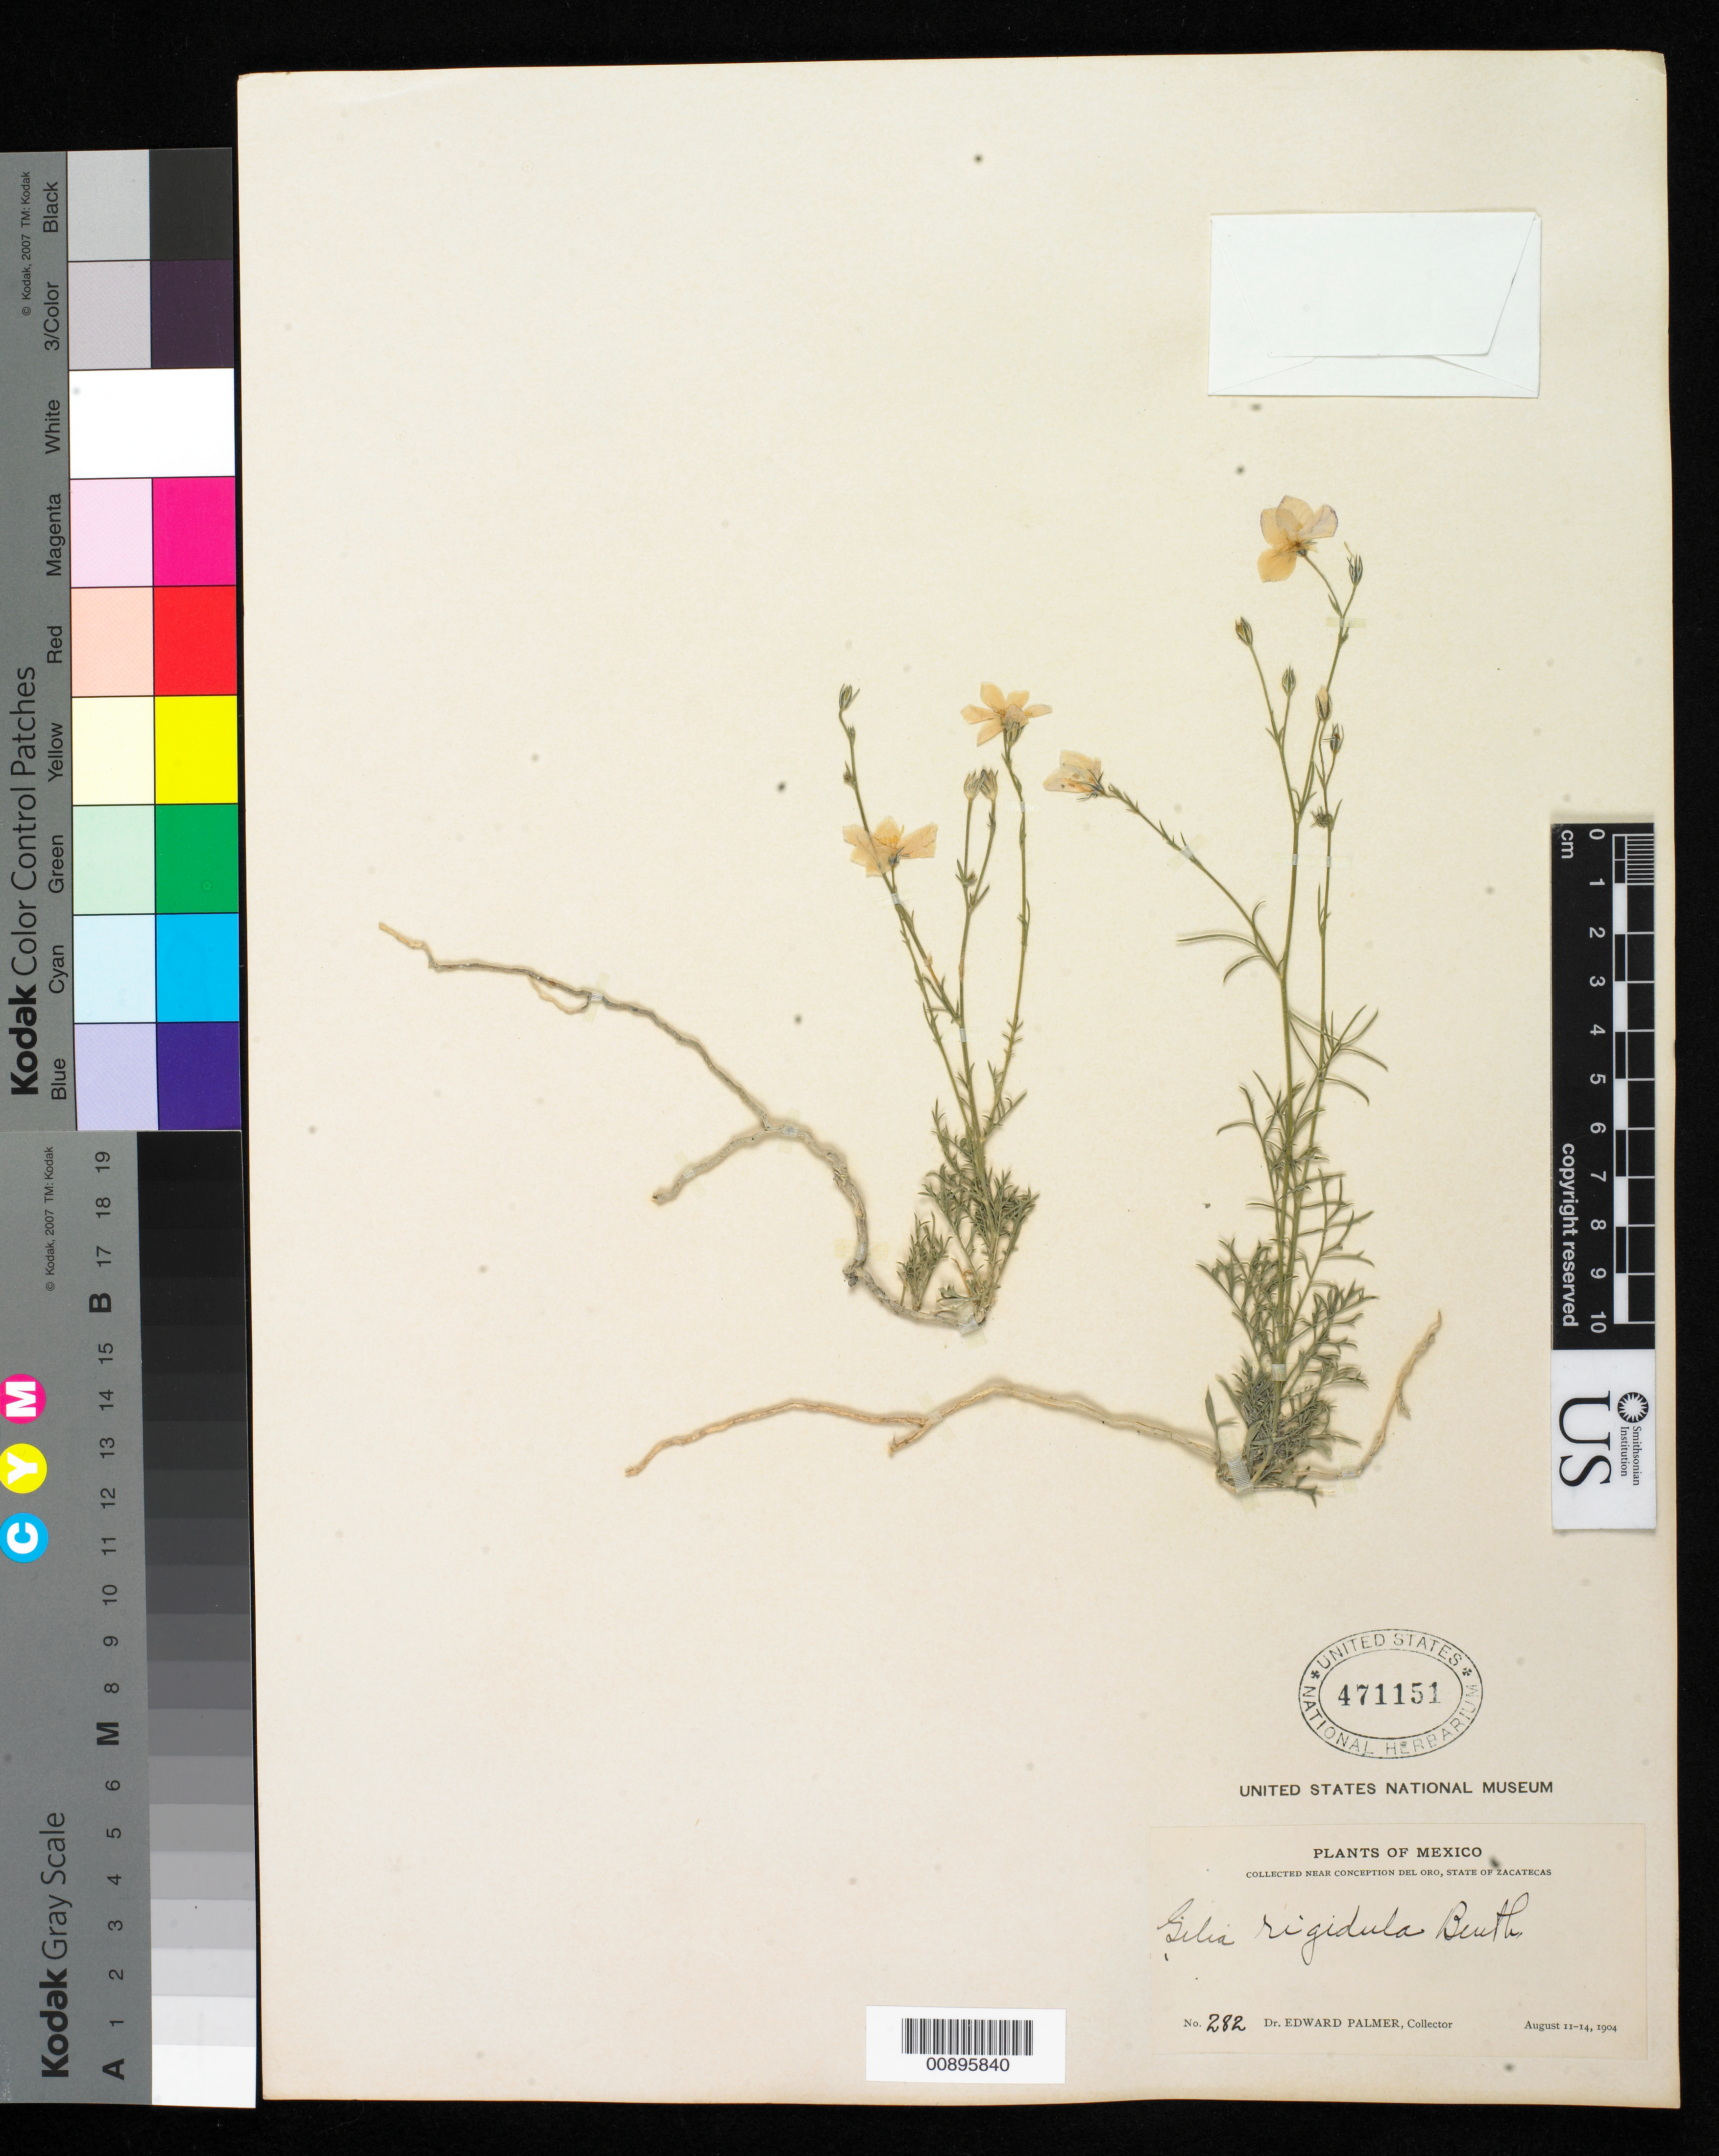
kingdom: Plantae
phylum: Tracheophyta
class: Magnoliopsida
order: Ericales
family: Polemoniaceae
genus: Giliastrum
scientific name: Giliastrum purpusii subsp. platylobum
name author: (I.M. Johnst.) J.M. Porter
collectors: E. Palmer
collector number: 282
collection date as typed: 11 Aug 1904 to 14 Aug 1904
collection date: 1904-08-11/1904-08-14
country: Mexico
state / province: Zacatecas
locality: Concepción del Oro, Zacatecas.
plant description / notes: Cited by I.M. Johnston, J. Arnold Arbor. 24(1): 95. 1943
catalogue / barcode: US 471151